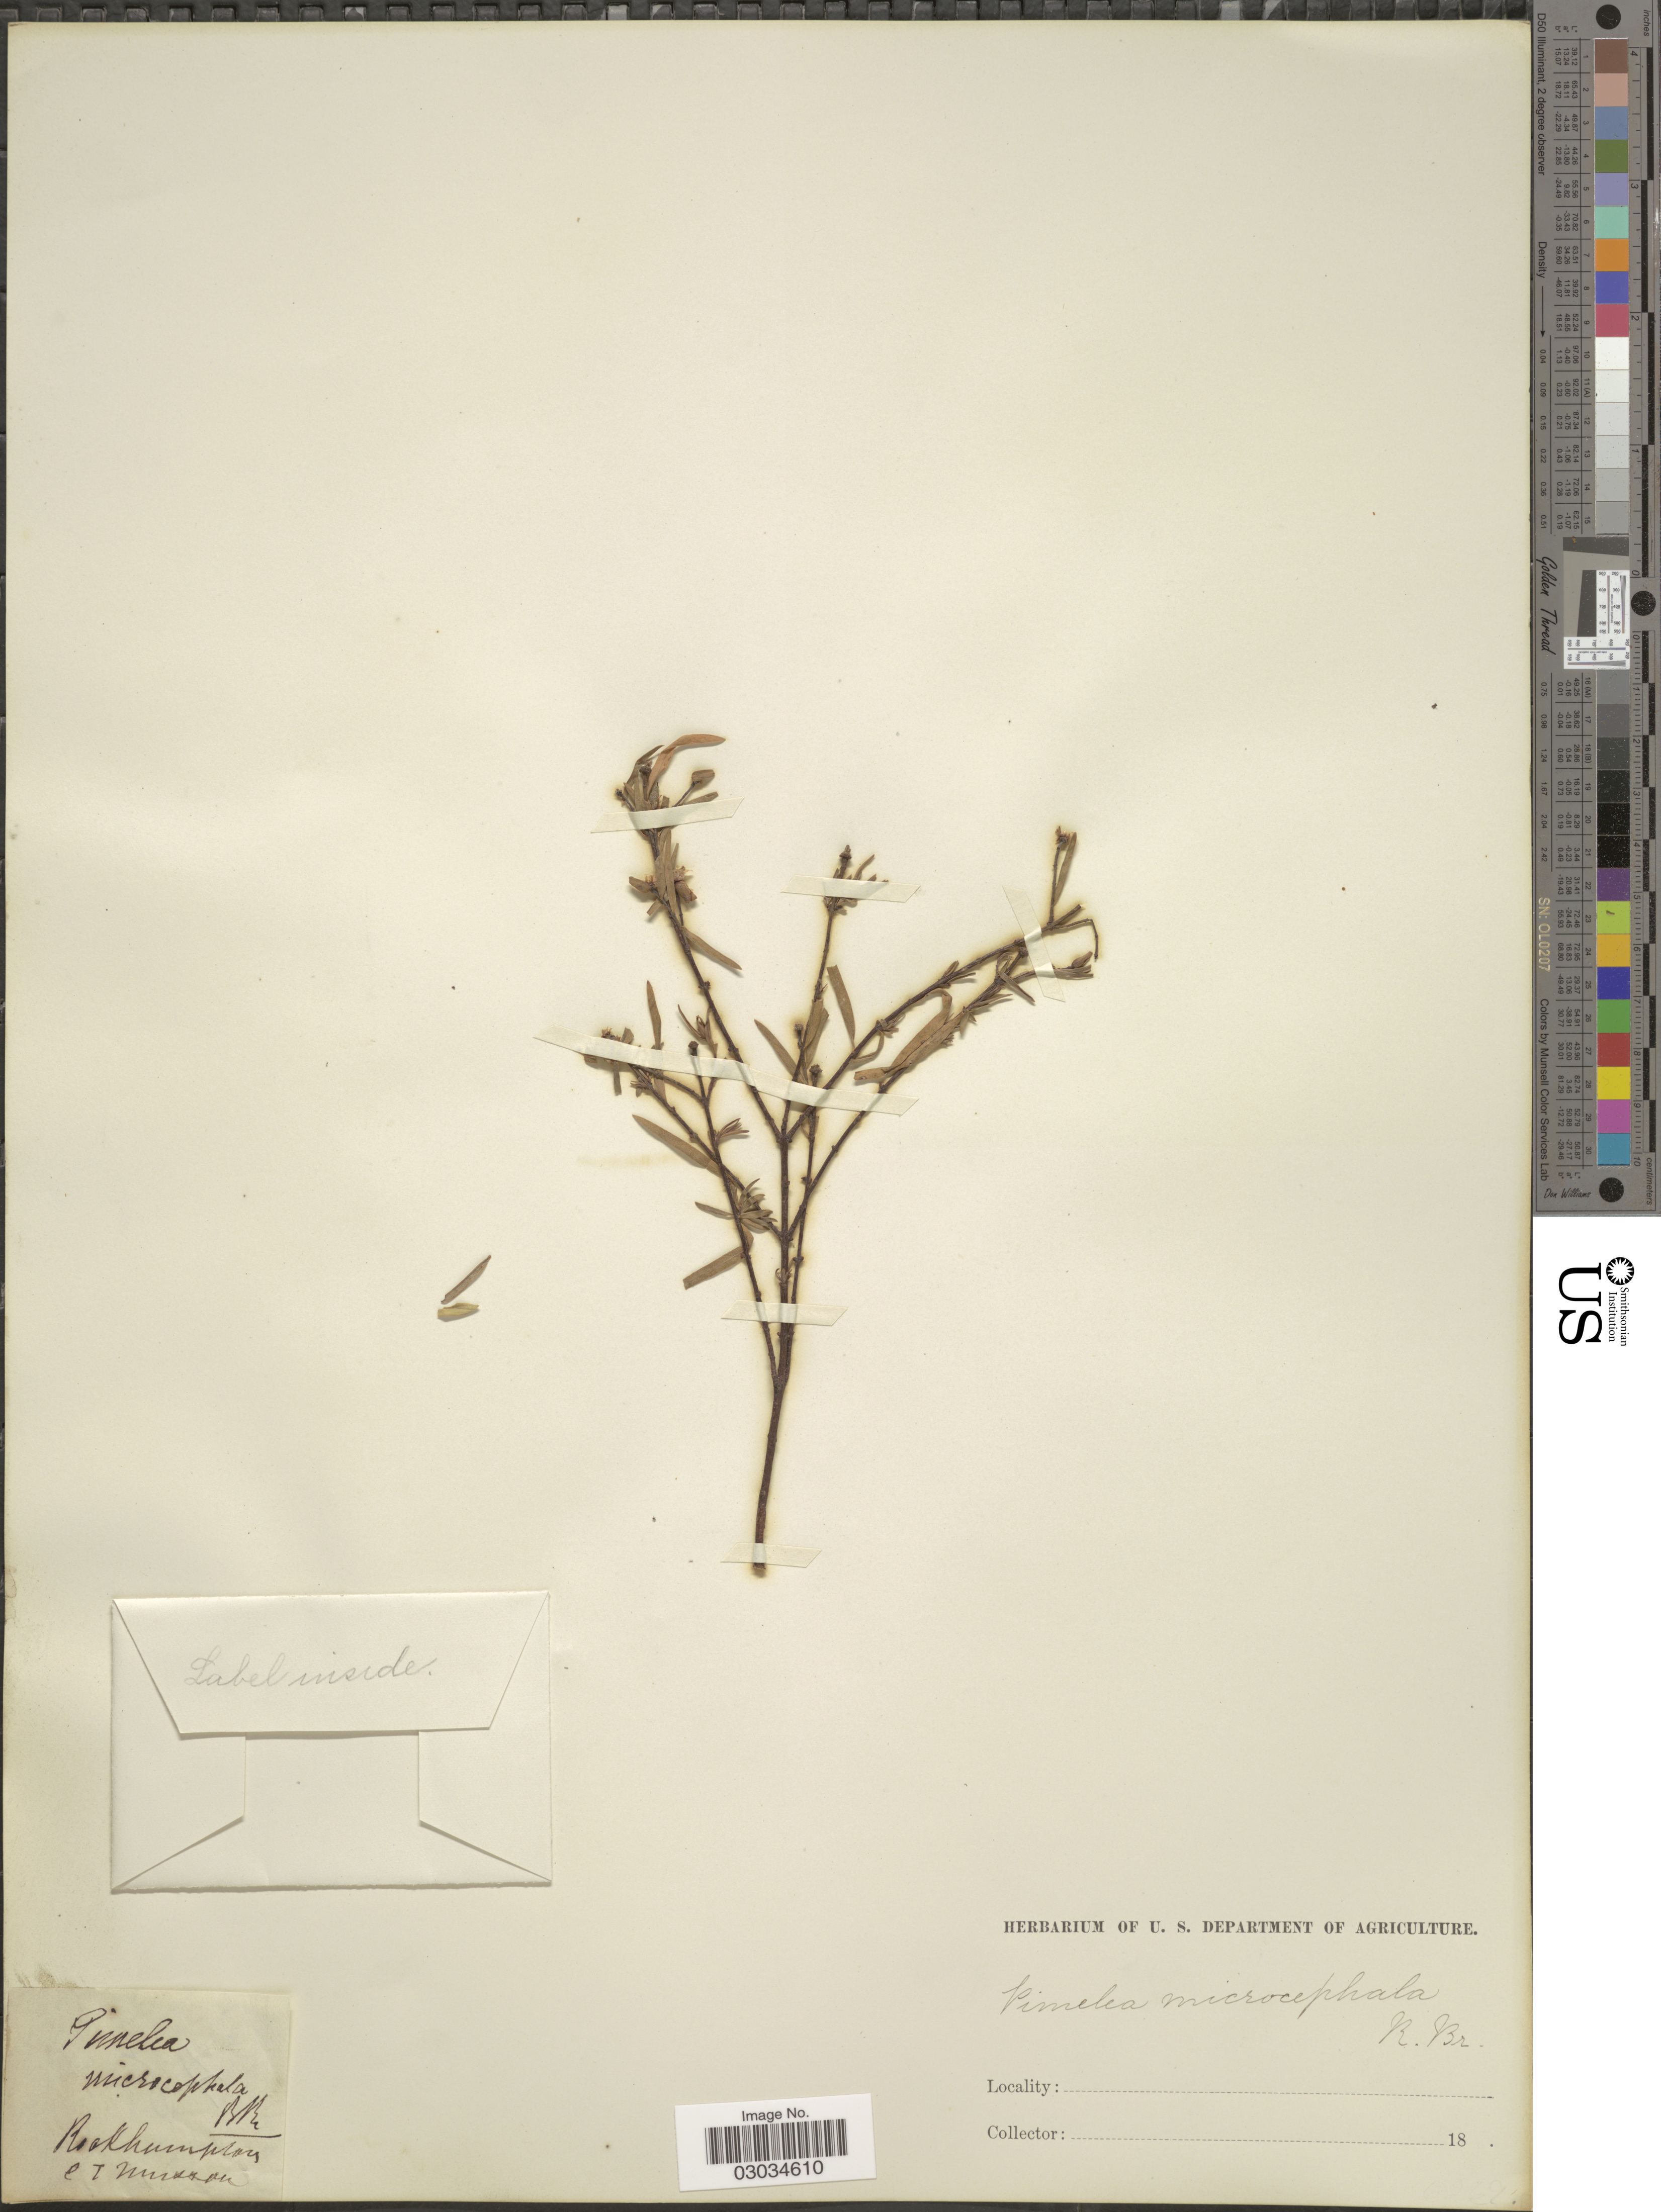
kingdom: Plantae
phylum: Tracheophyta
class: Magnoliopsida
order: Malvales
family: Thymelaeaceae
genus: Pimelea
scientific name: Pimelea microcephala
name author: R. Br.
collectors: C. Musson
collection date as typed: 18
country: Australia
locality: Rockhampton.